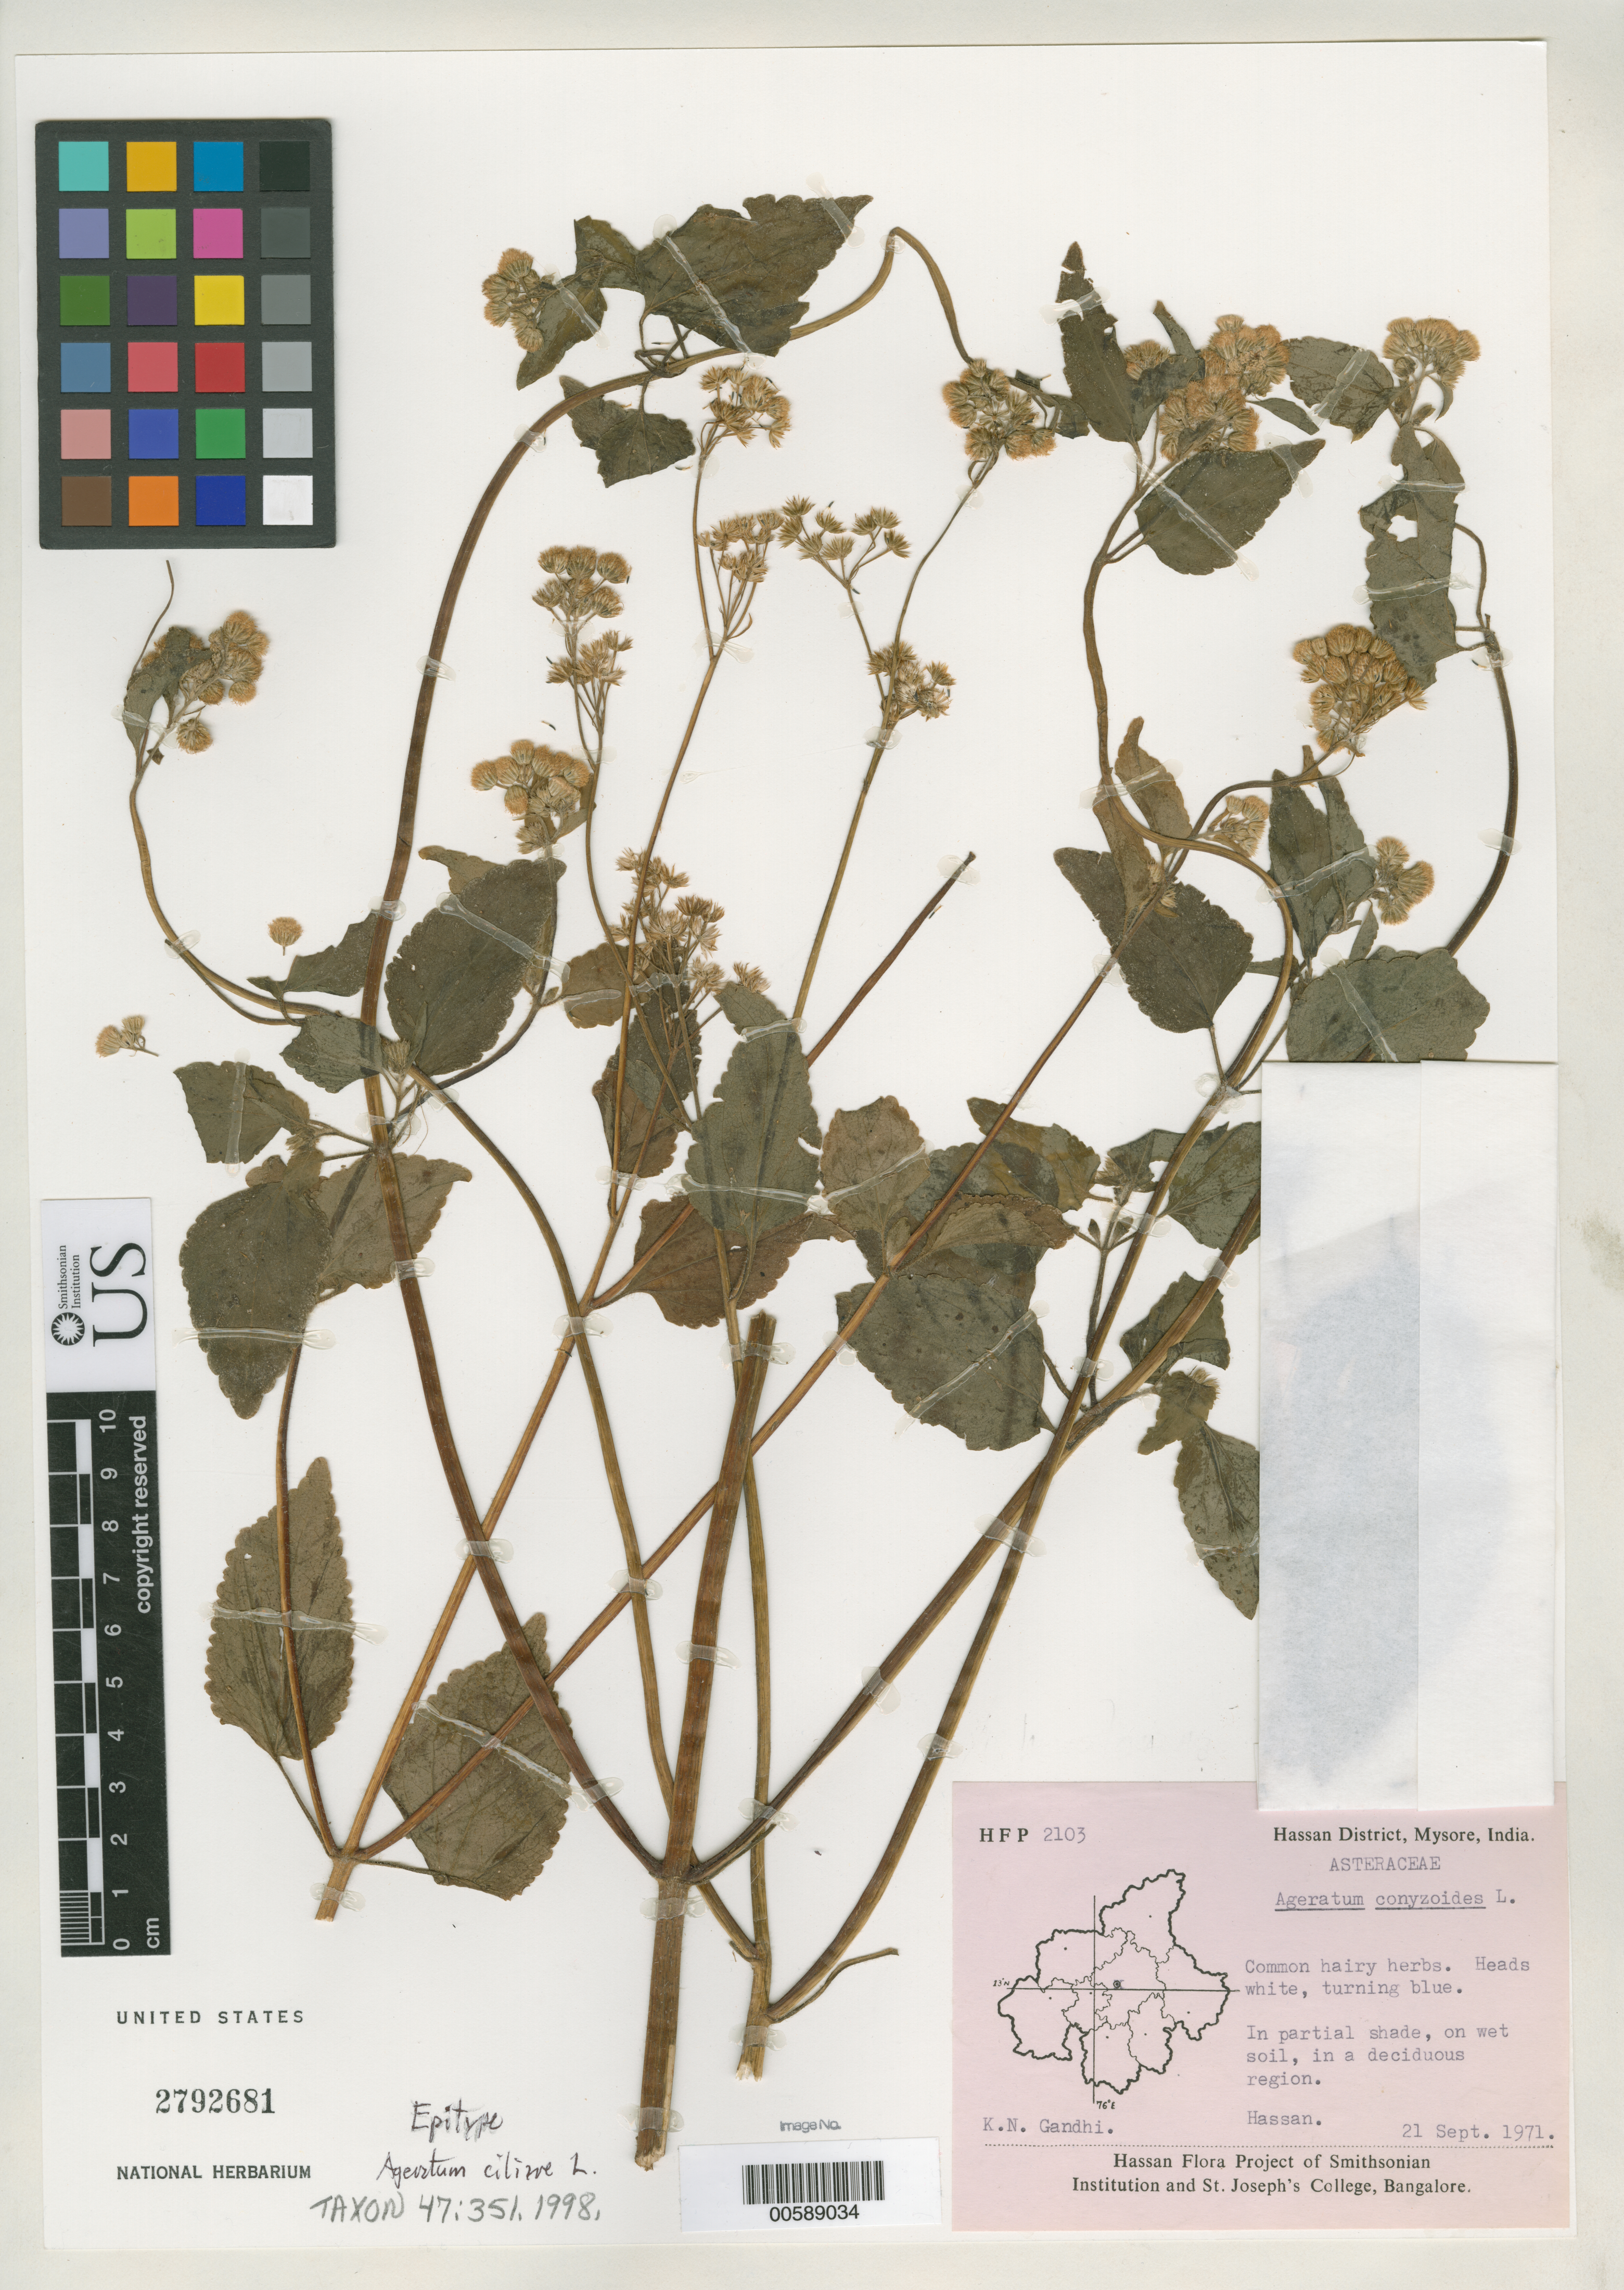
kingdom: Plantae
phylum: Tracheophyta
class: Magnoliopsida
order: Asterales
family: Asteraceae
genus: Ageratum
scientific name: Ageratum ciliare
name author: L.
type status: Epitype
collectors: K. N. Gandhi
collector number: HFP 2103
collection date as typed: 21 Sep 1971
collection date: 1971-09-21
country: India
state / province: Karnataka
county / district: Hassan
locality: Hassan. (State originally recorded as Mysore.)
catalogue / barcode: US 2792681